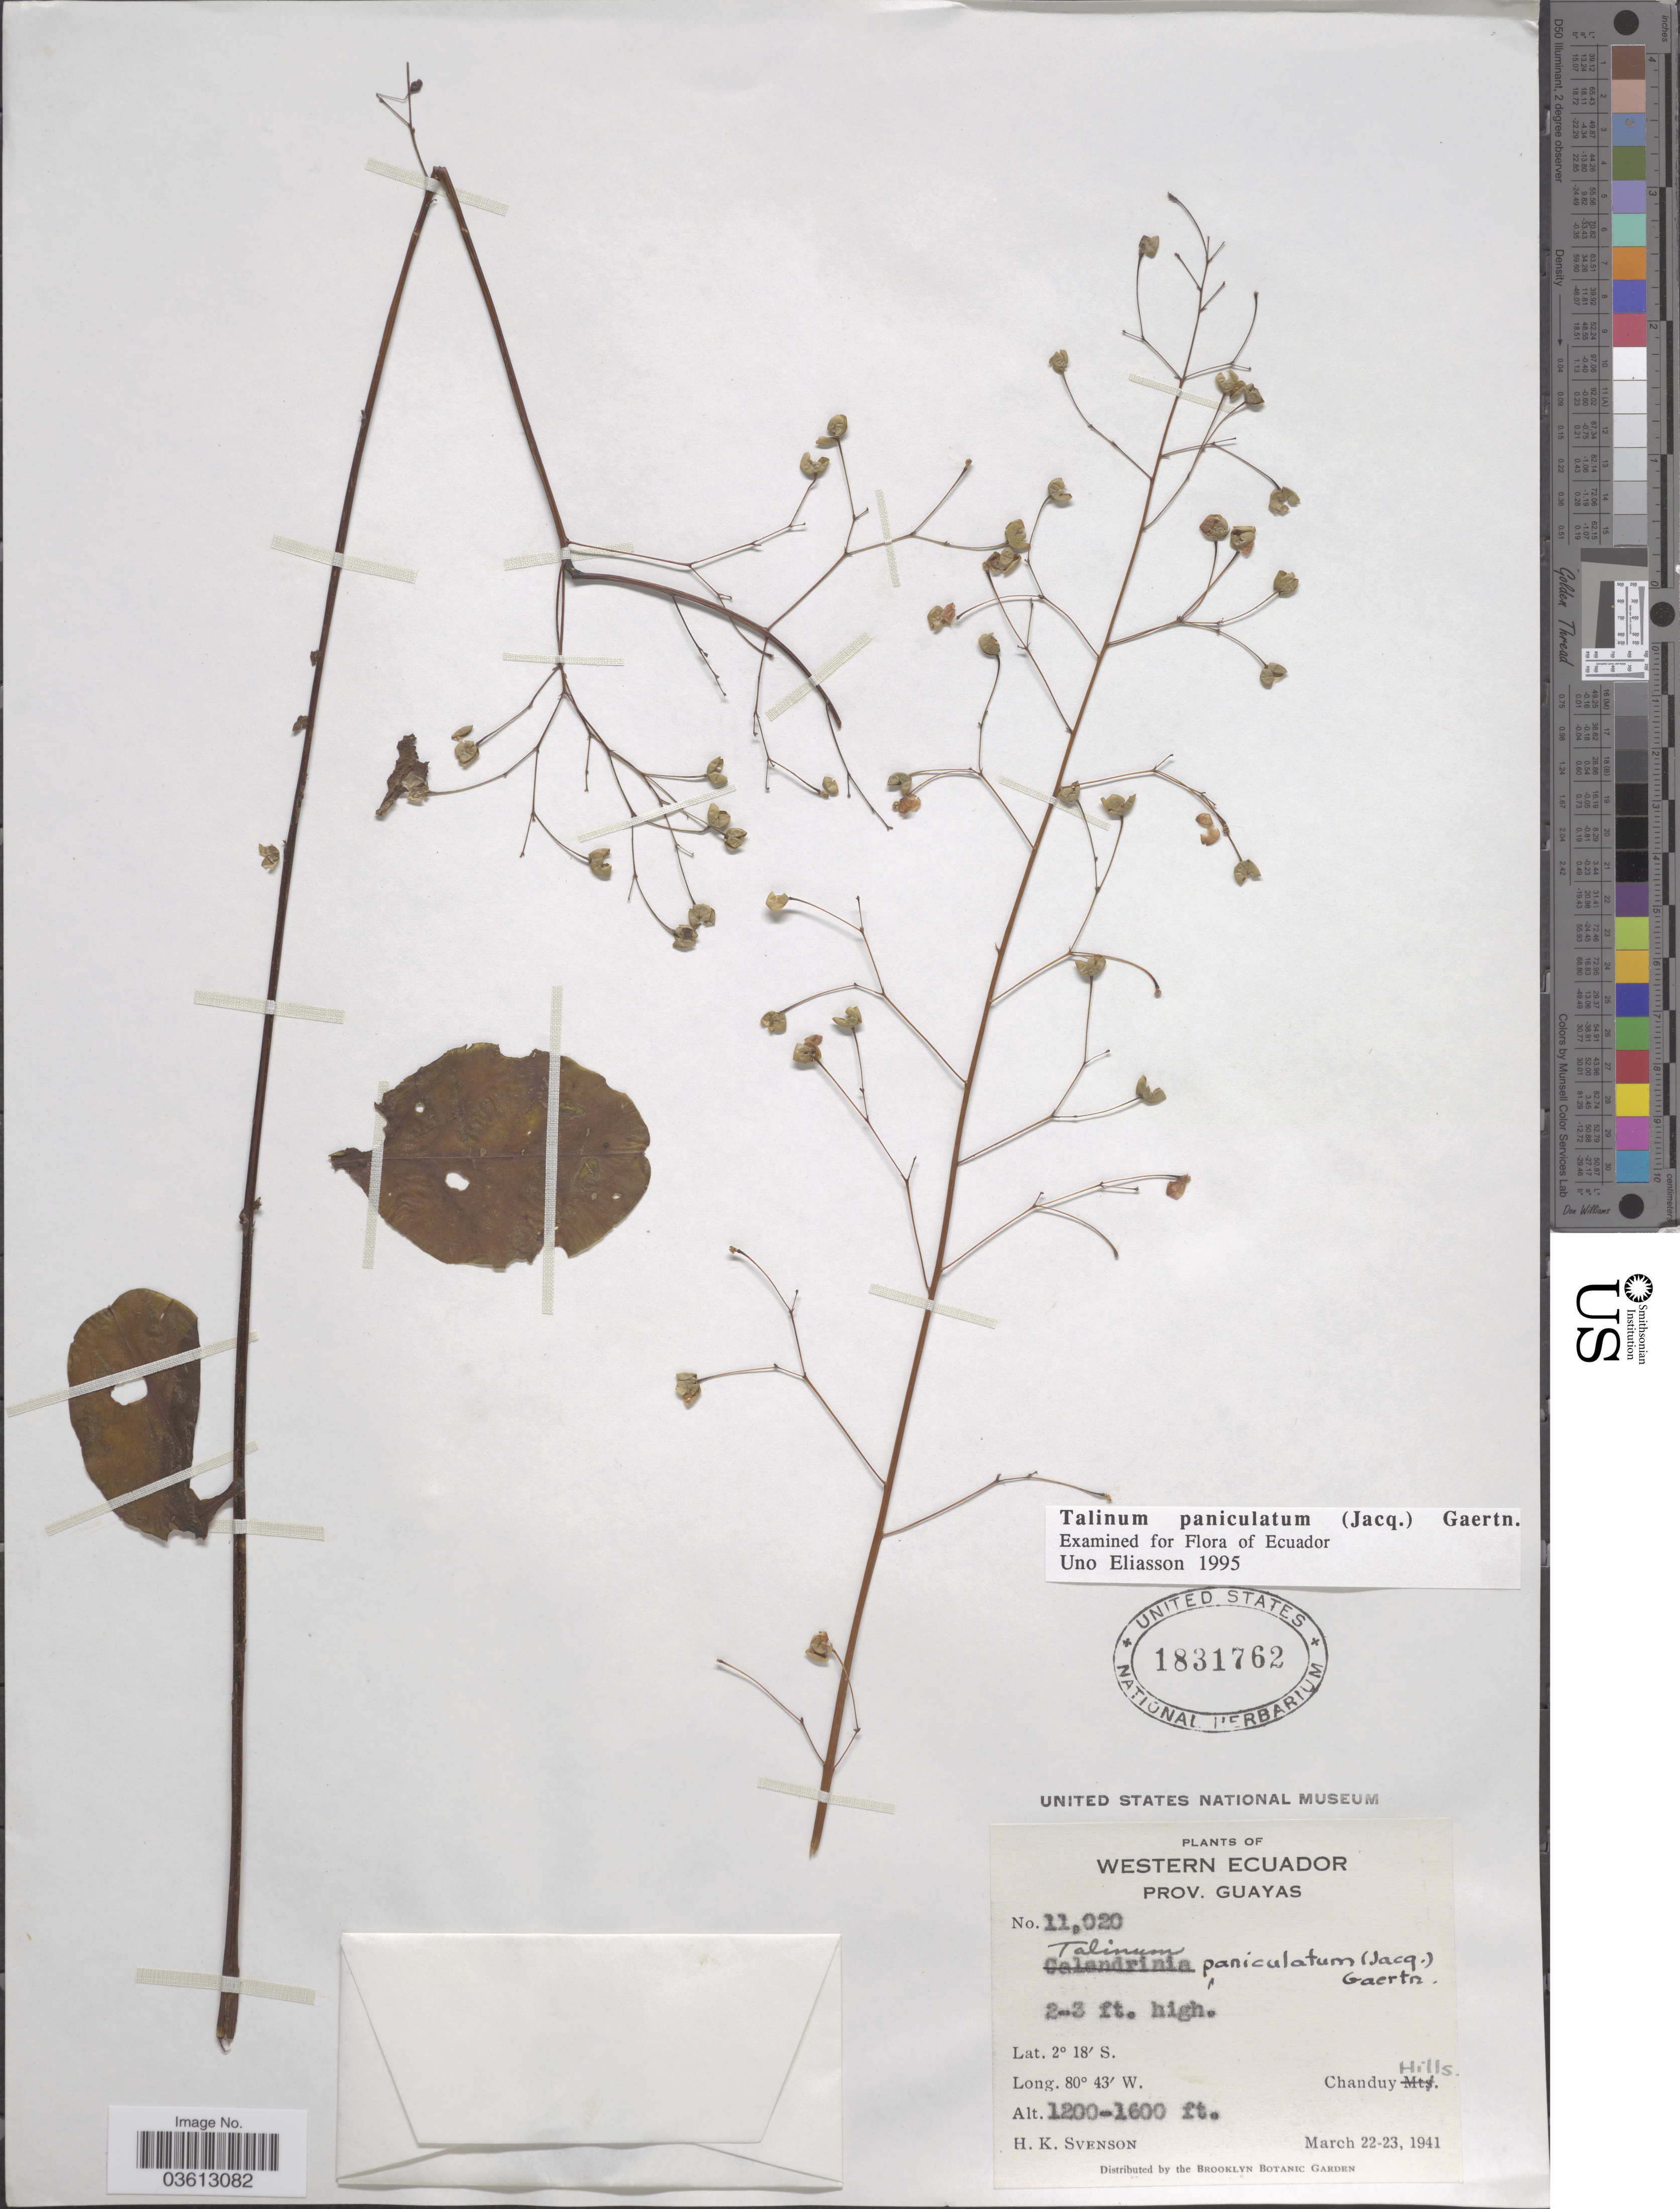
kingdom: Plantae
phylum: Tracheophyta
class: Magnoliopsida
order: Caryophyllales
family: Talinaceae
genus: Talinum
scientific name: Talinum paniculatum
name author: (Jacq.) Gaertn.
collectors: H. K. Svenson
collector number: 11020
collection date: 1941-03-22/1941-03-23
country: Ecuador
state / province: Guayas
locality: Western Ecuador. Chanduy Hills.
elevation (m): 366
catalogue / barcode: US 1831762